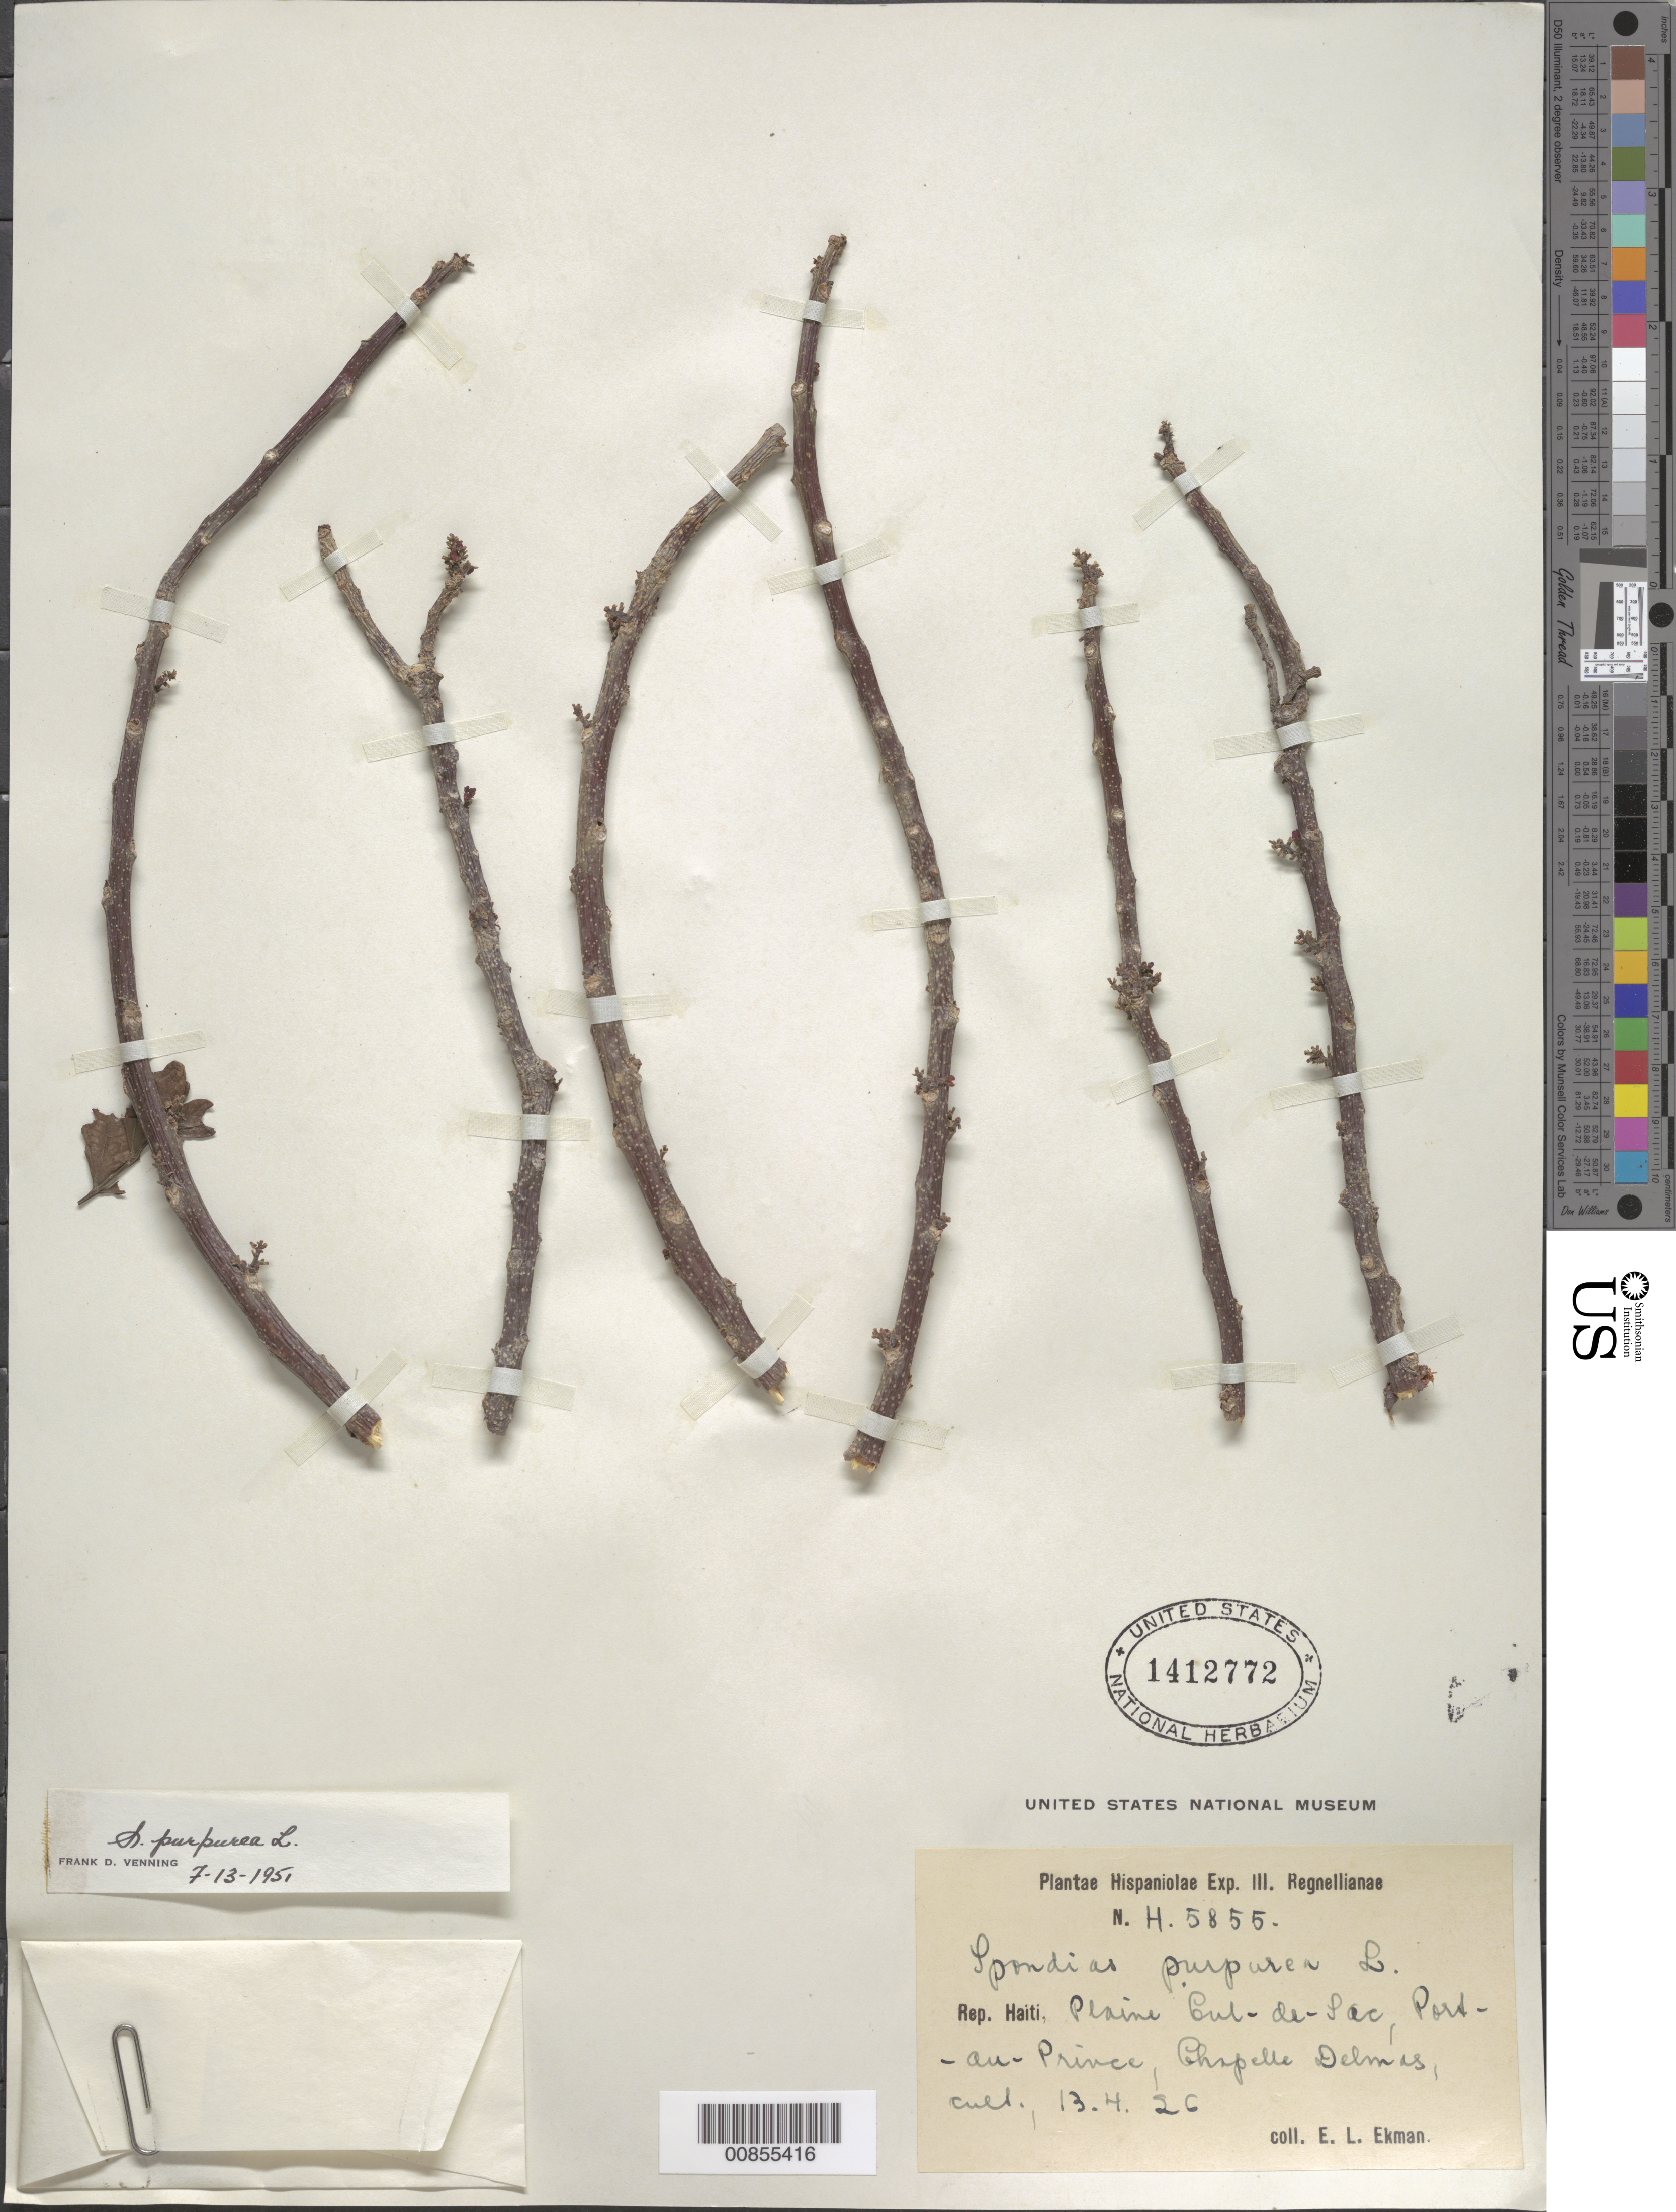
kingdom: Plantae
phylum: Tracheophyta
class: Magnoliopsida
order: Sapindales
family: Anacardiaceae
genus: Spondias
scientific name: Spondias purpurea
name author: L.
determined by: Mitchell, J. D.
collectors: E. L. Ekman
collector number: H 5855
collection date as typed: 13 Apr 1926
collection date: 1926-04-13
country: Haiti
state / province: Ouest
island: Hispaniola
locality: Plaine Cul-de-Sac, Port-au-Prince, Chapelle Delmas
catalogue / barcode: US 1412772